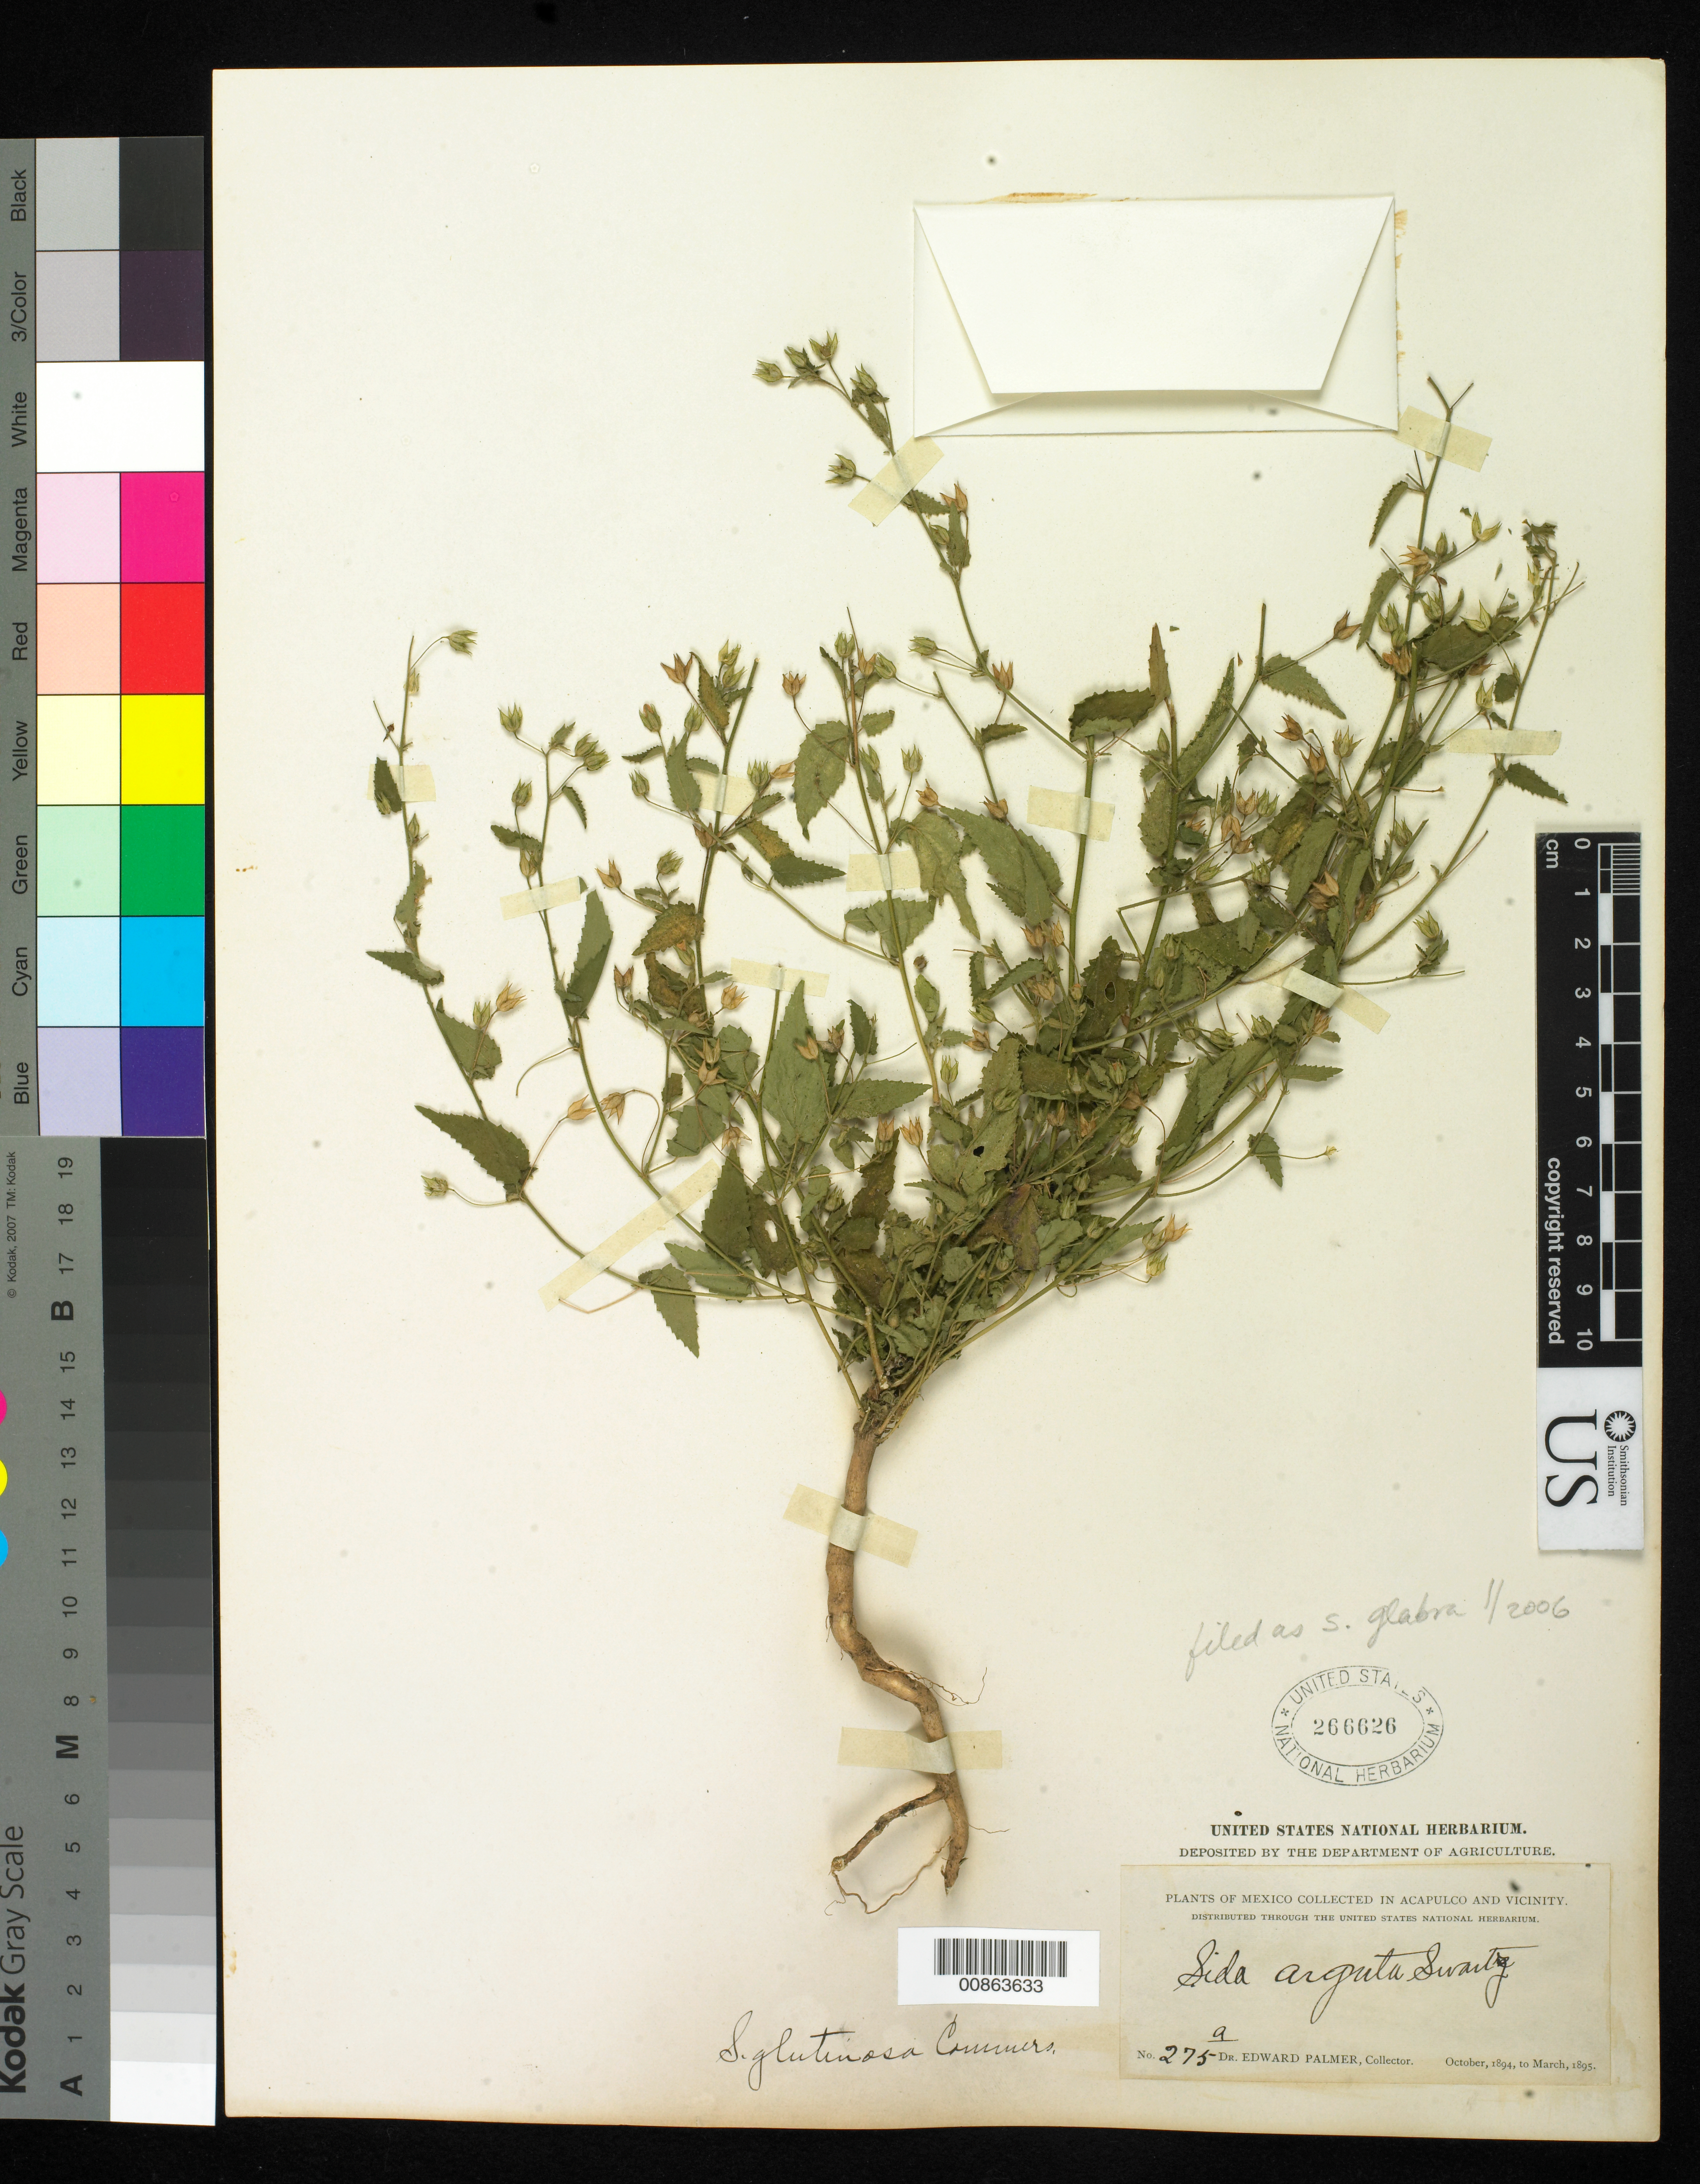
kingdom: Plantae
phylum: Tracheophyta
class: Magnoliopsida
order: Malvales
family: Malvaceae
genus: Sida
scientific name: Sida glabra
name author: Mill.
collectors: E. Palmer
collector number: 275a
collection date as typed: Oct 1894 to -- Mar 1895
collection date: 1894-10/1895-03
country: Mexico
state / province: Guerrero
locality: Acapulco, Guerrero and vicinity.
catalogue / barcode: US 266626